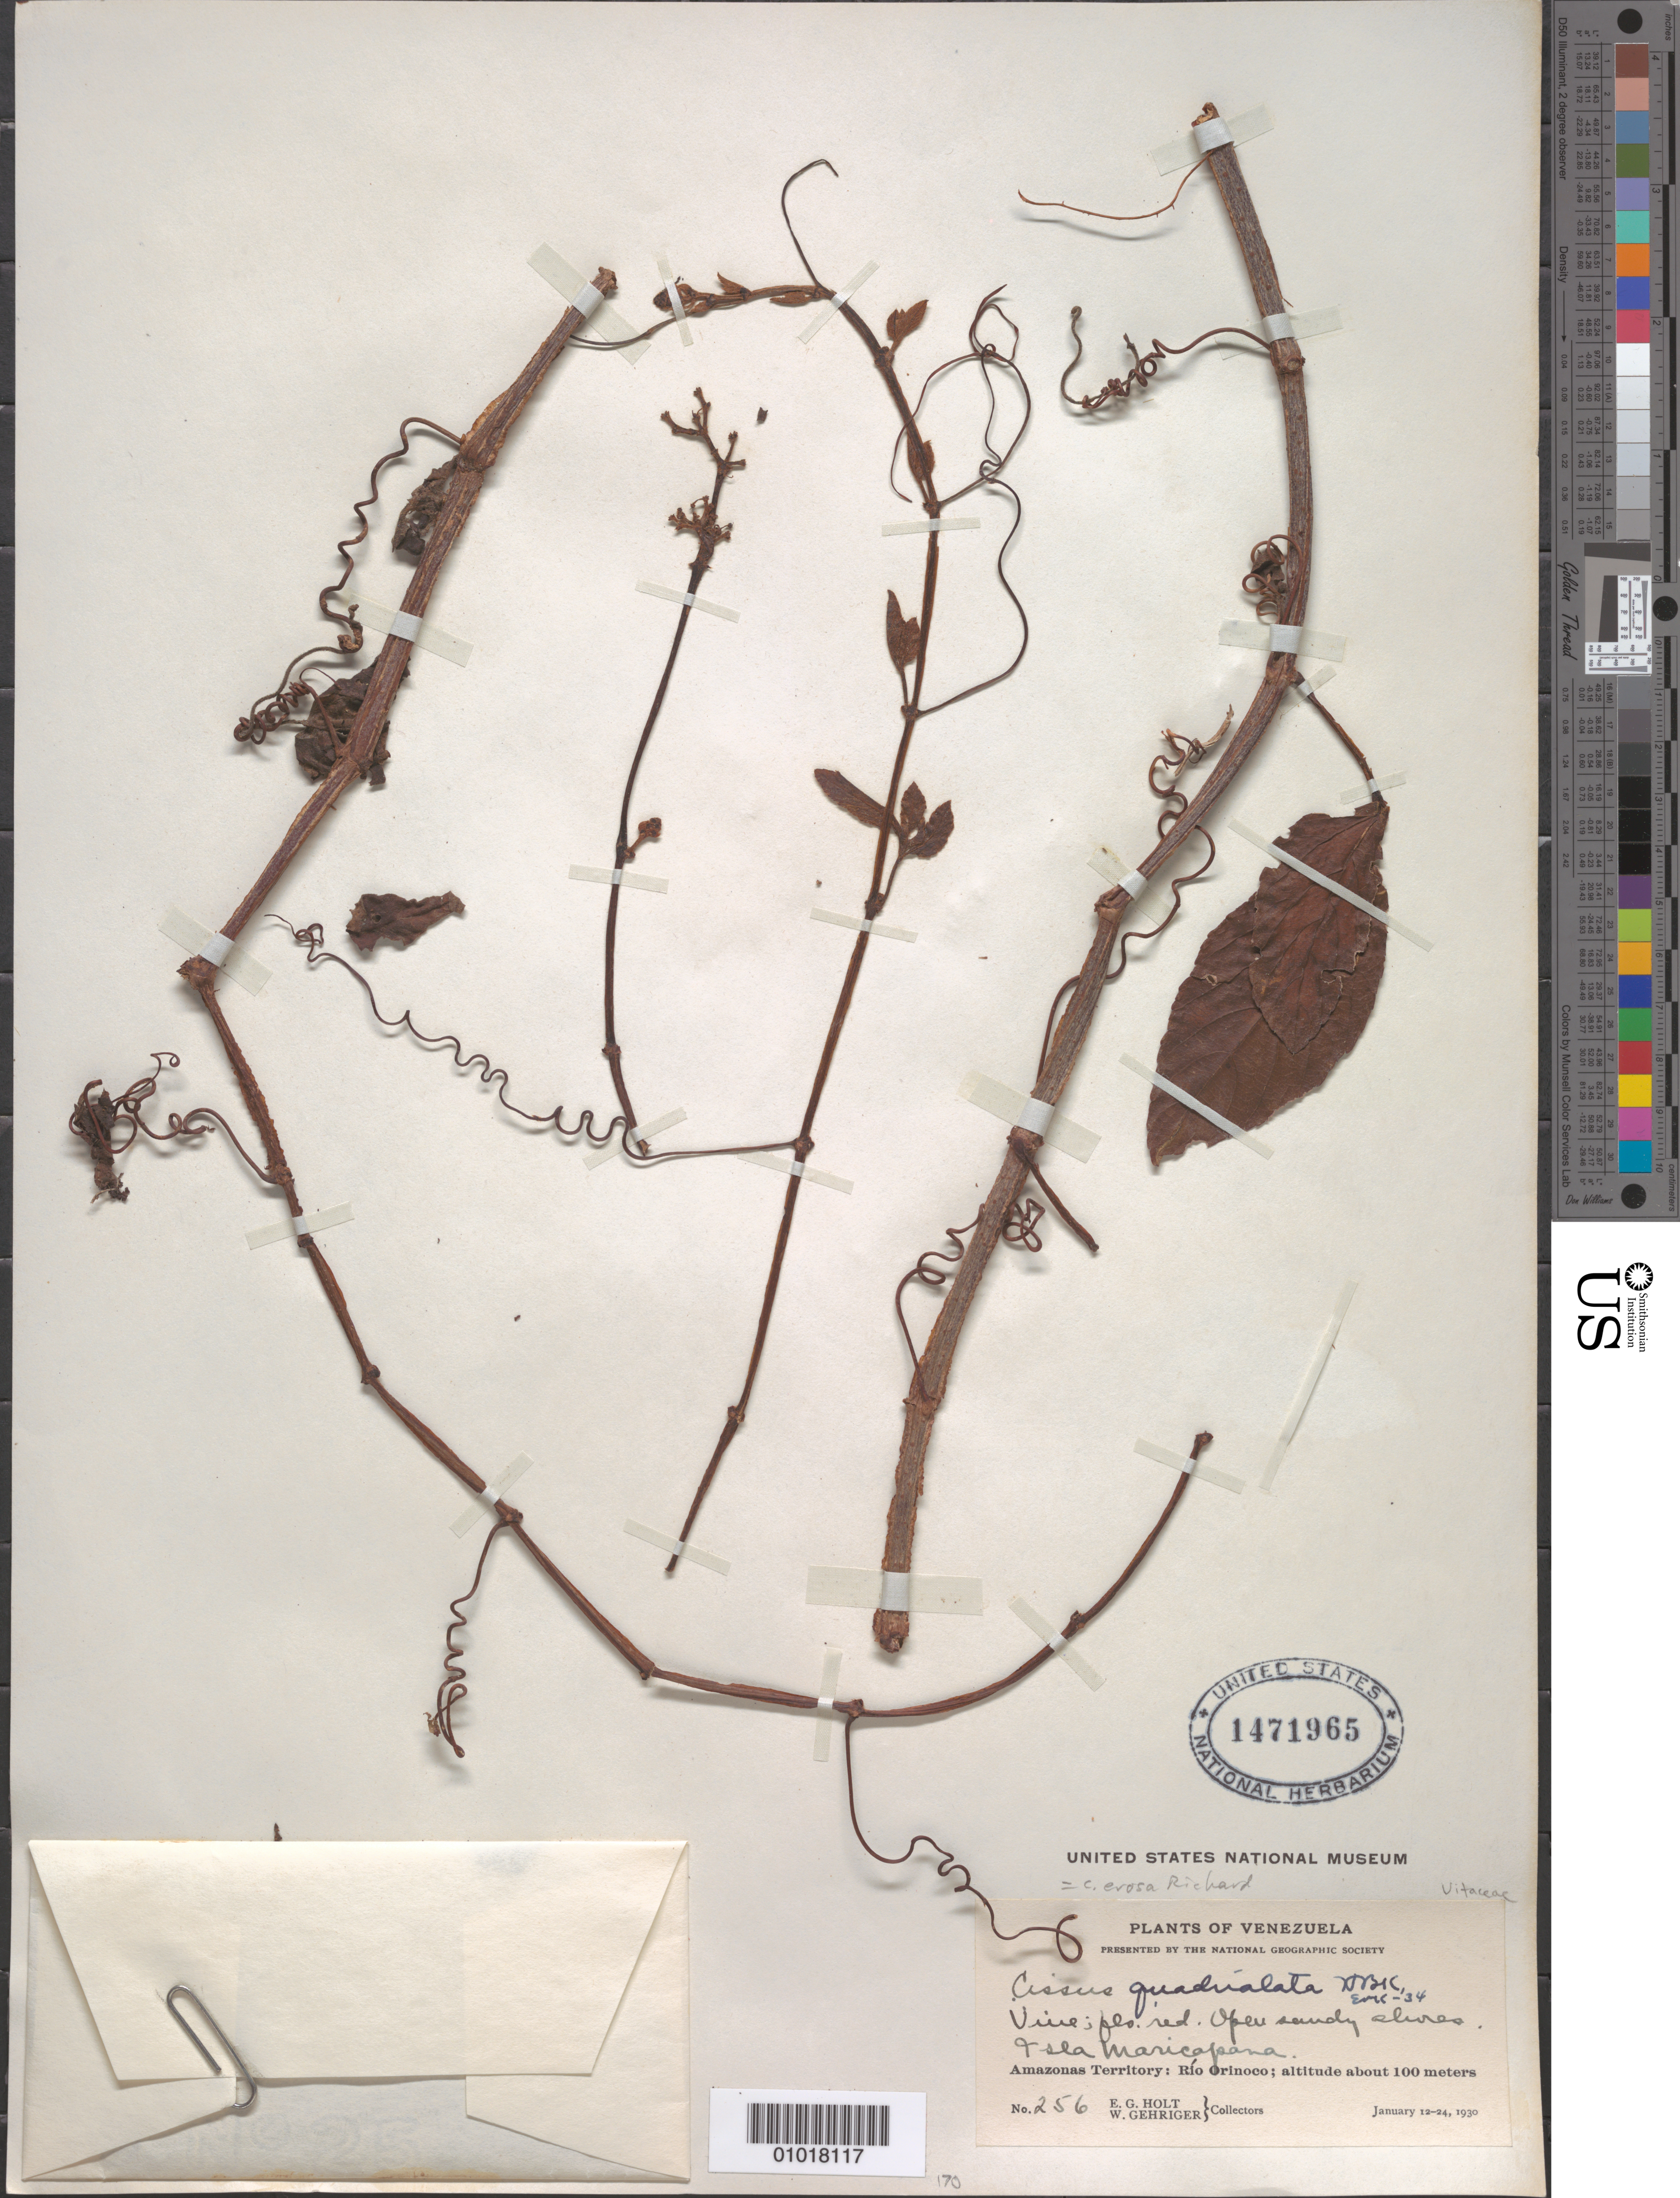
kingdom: Plantae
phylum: Tracheophyta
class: Magnoliopsida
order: Vitales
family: Vitaceae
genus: Cissus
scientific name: Cissus erosa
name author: Rich.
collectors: E. Holt & W. Gehriger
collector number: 256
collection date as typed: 12-Jan-30 to 24-Jan-30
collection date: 1930-01-12/1930-01-24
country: Venezuela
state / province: Amazonas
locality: Río Orinoco, Isla Maricapana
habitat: Open sandy shores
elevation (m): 100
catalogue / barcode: US 1471965